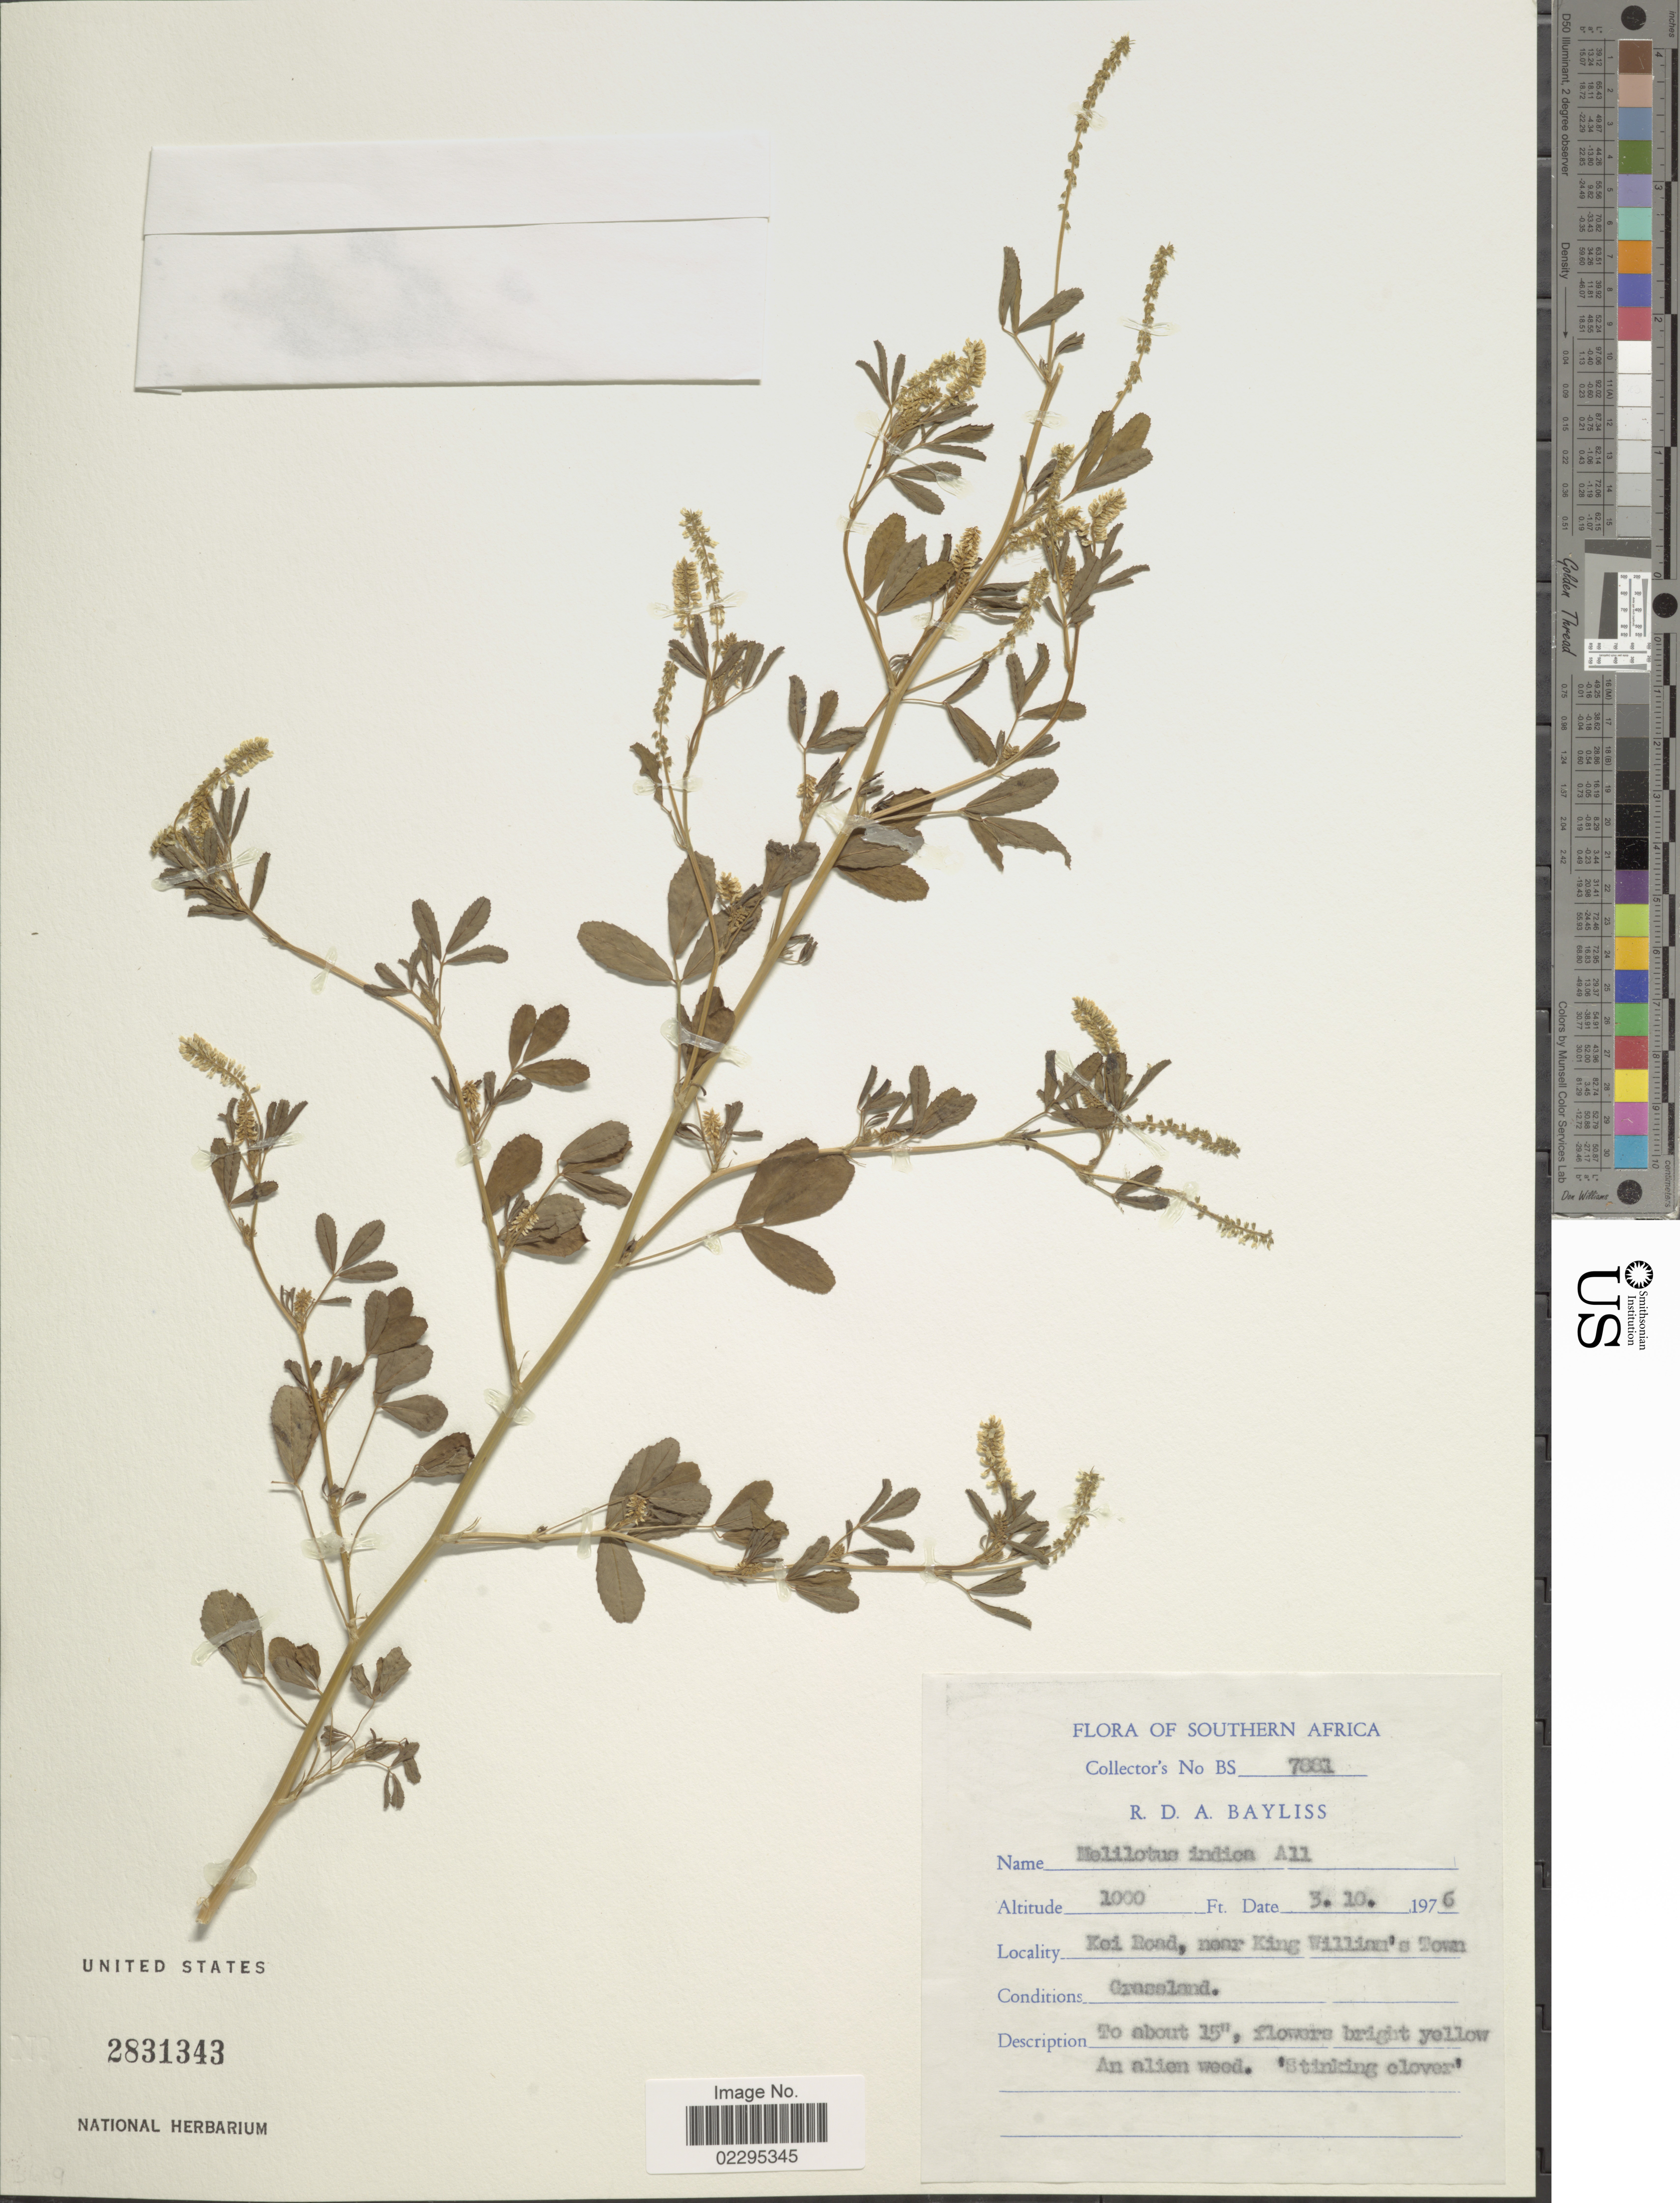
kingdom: Plantae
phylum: Tracheophyta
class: Magnoliopsida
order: Fabales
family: Fabaceae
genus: Melilotus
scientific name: Melilotus indicus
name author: (L.) All.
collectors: R. Bayliss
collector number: BS7881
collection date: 1976-10-03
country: South Africa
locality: Southern Africa, Kei Road, near King William's Town.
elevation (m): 305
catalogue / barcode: US 2831343